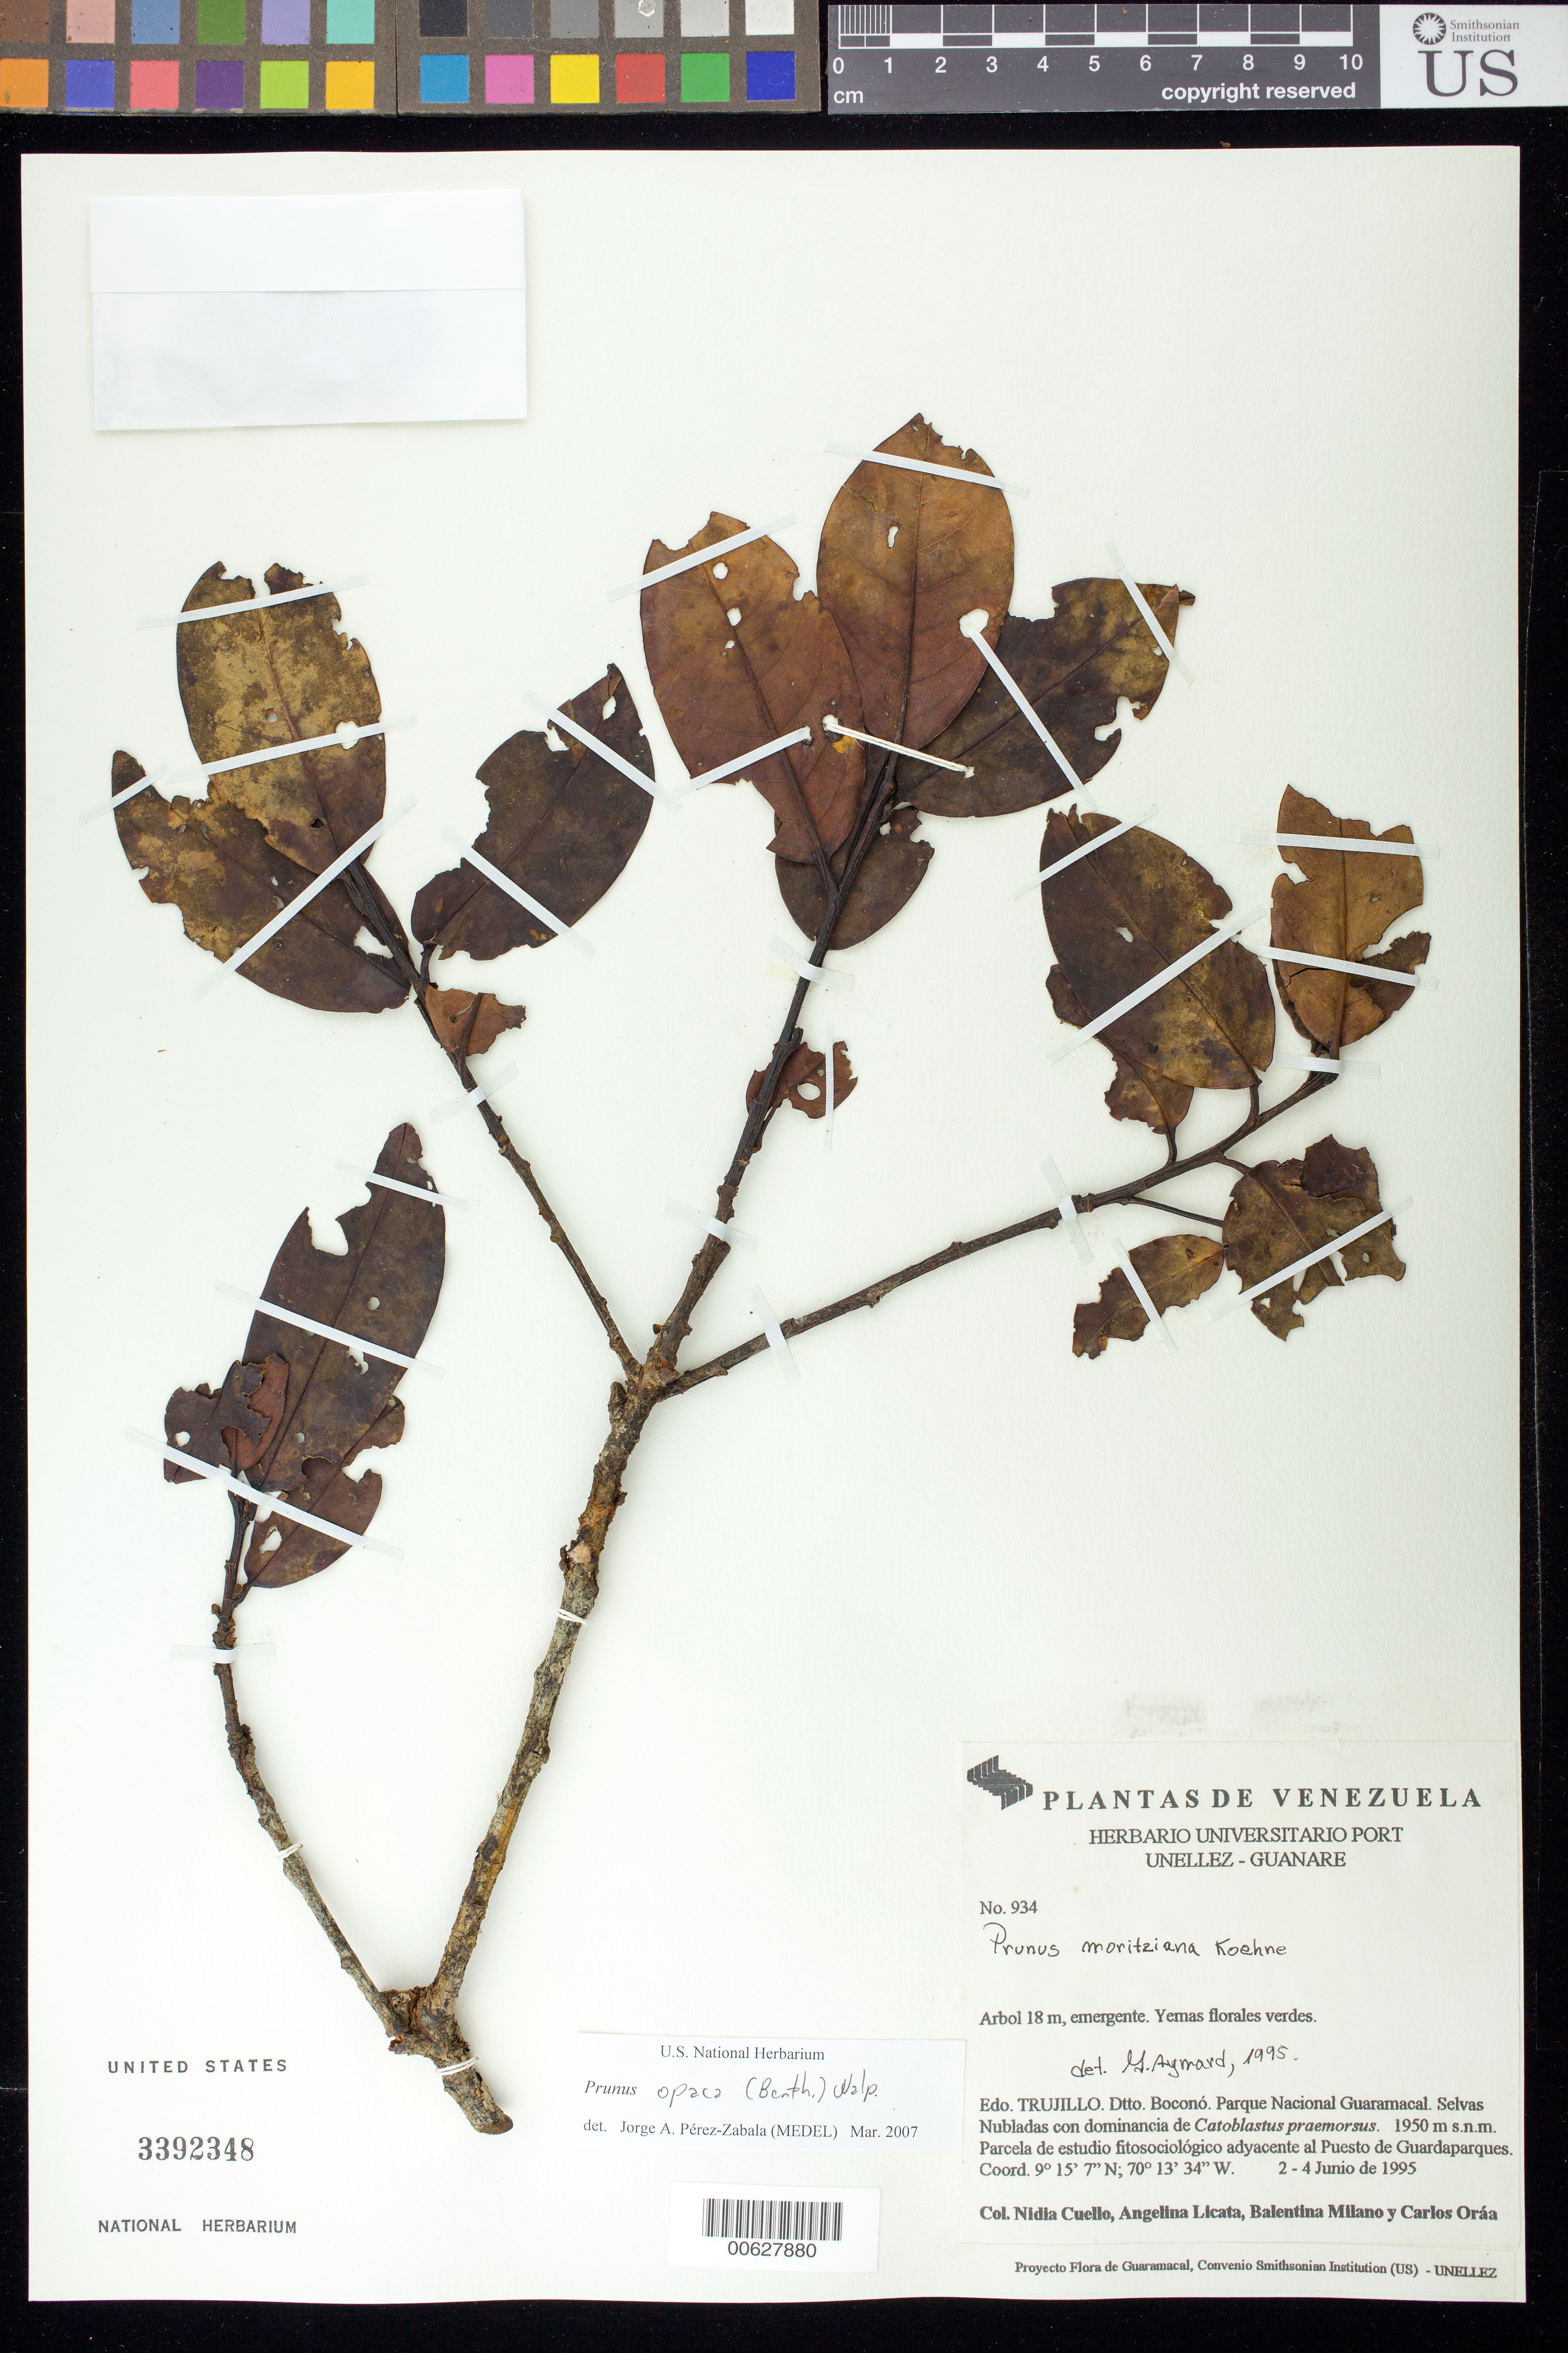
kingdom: Plantae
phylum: Tracheophyta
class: Magnoliopsida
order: Rosales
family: Rosaceae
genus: Prunus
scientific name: Prunus opaca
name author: (Benth.) Walp.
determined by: Pérez-Zabala, Jorge A.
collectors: N. L. Cuello, A. Licata, B. Milano & C. Oráa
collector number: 934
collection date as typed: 02 Jun 1995 to 04 Jun 1995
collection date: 1995-06-02/1995-06-04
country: Venezuela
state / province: Trujillo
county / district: Boconó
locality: Parque Nacional Guaramacal, adyacente al puesto de guardaparques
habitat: Selvas Nubladas con dominancia de Catoblastus praemorsus.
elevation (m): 1950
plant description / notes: PORT, US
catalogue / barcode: US 3392348